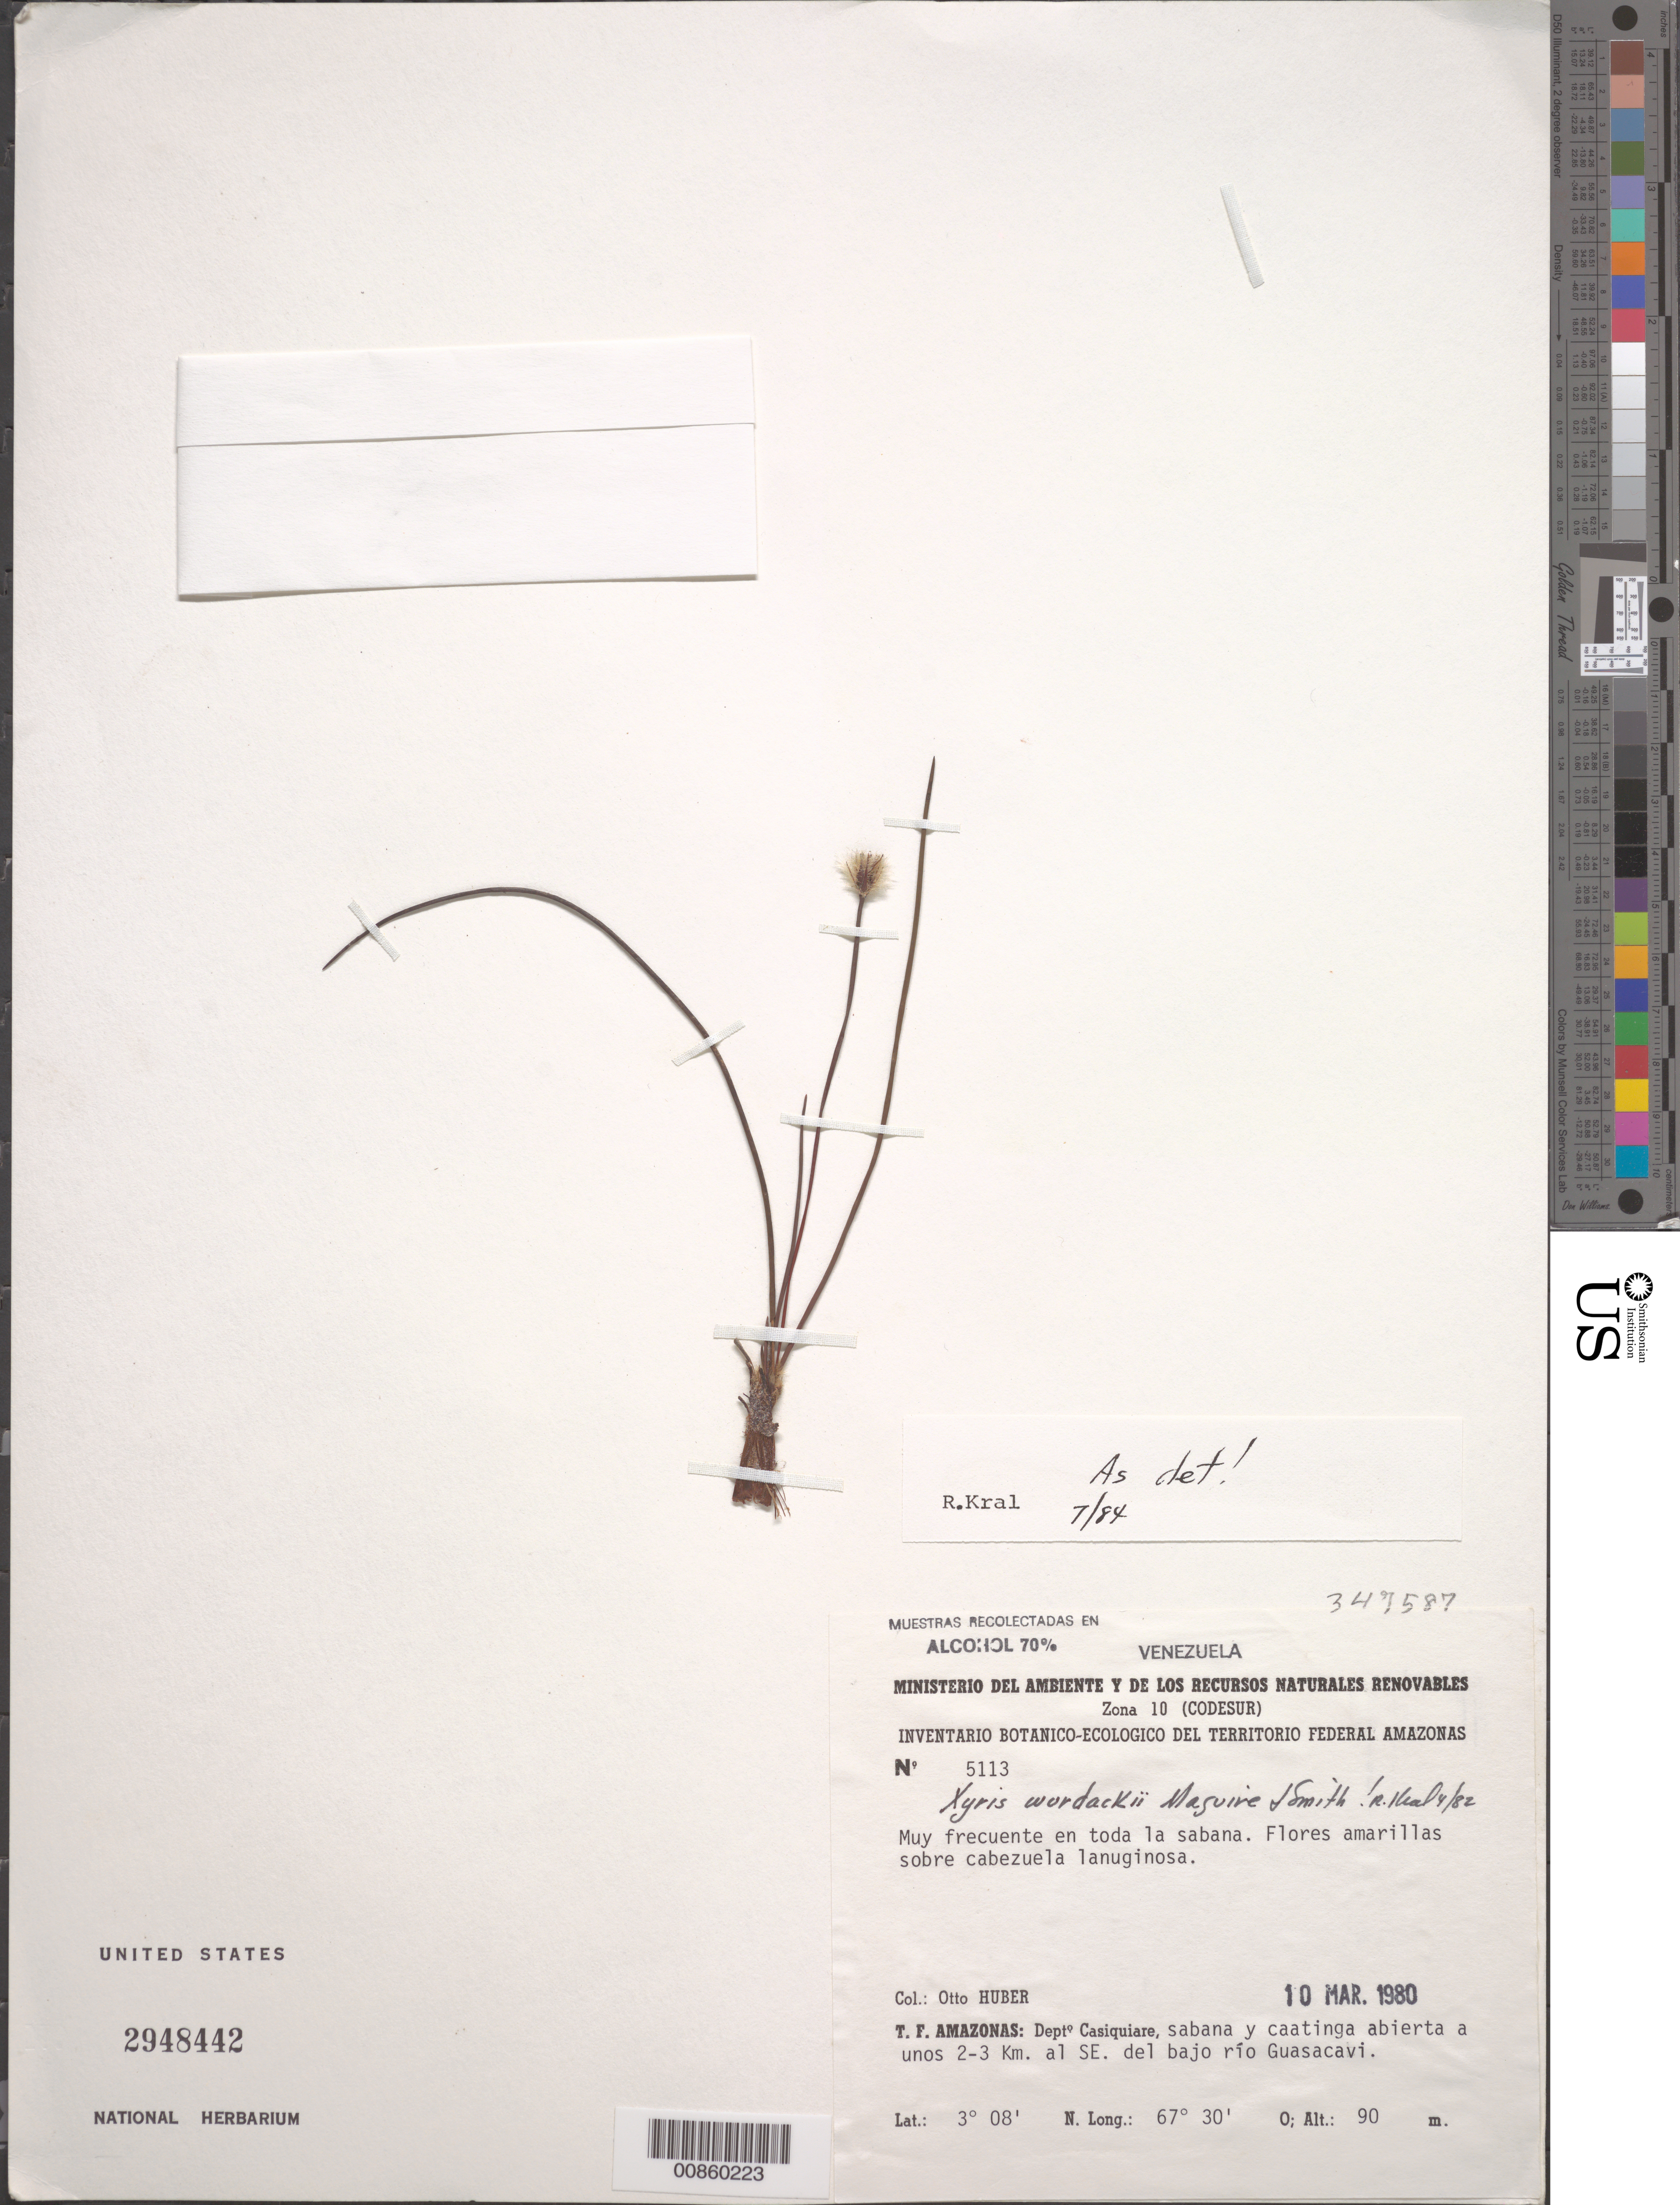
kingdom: Plantae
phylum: Tracheophyta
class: Liliopsida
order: Poales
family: Xyridaceae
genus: Xyris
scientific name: Xyris wurdackii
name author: Maguire & L.B. Sm.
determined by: Kral, Robert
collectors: O. Huber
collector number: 5113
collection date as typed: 10-Mar-80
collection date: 1980-03-10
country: Venezuela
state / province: Amazonas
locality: Río Guasacavi, 2-3 km al SE del bajo rio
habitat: Sabana y caatinga abierta.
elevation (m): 90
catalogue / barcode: US 2948442